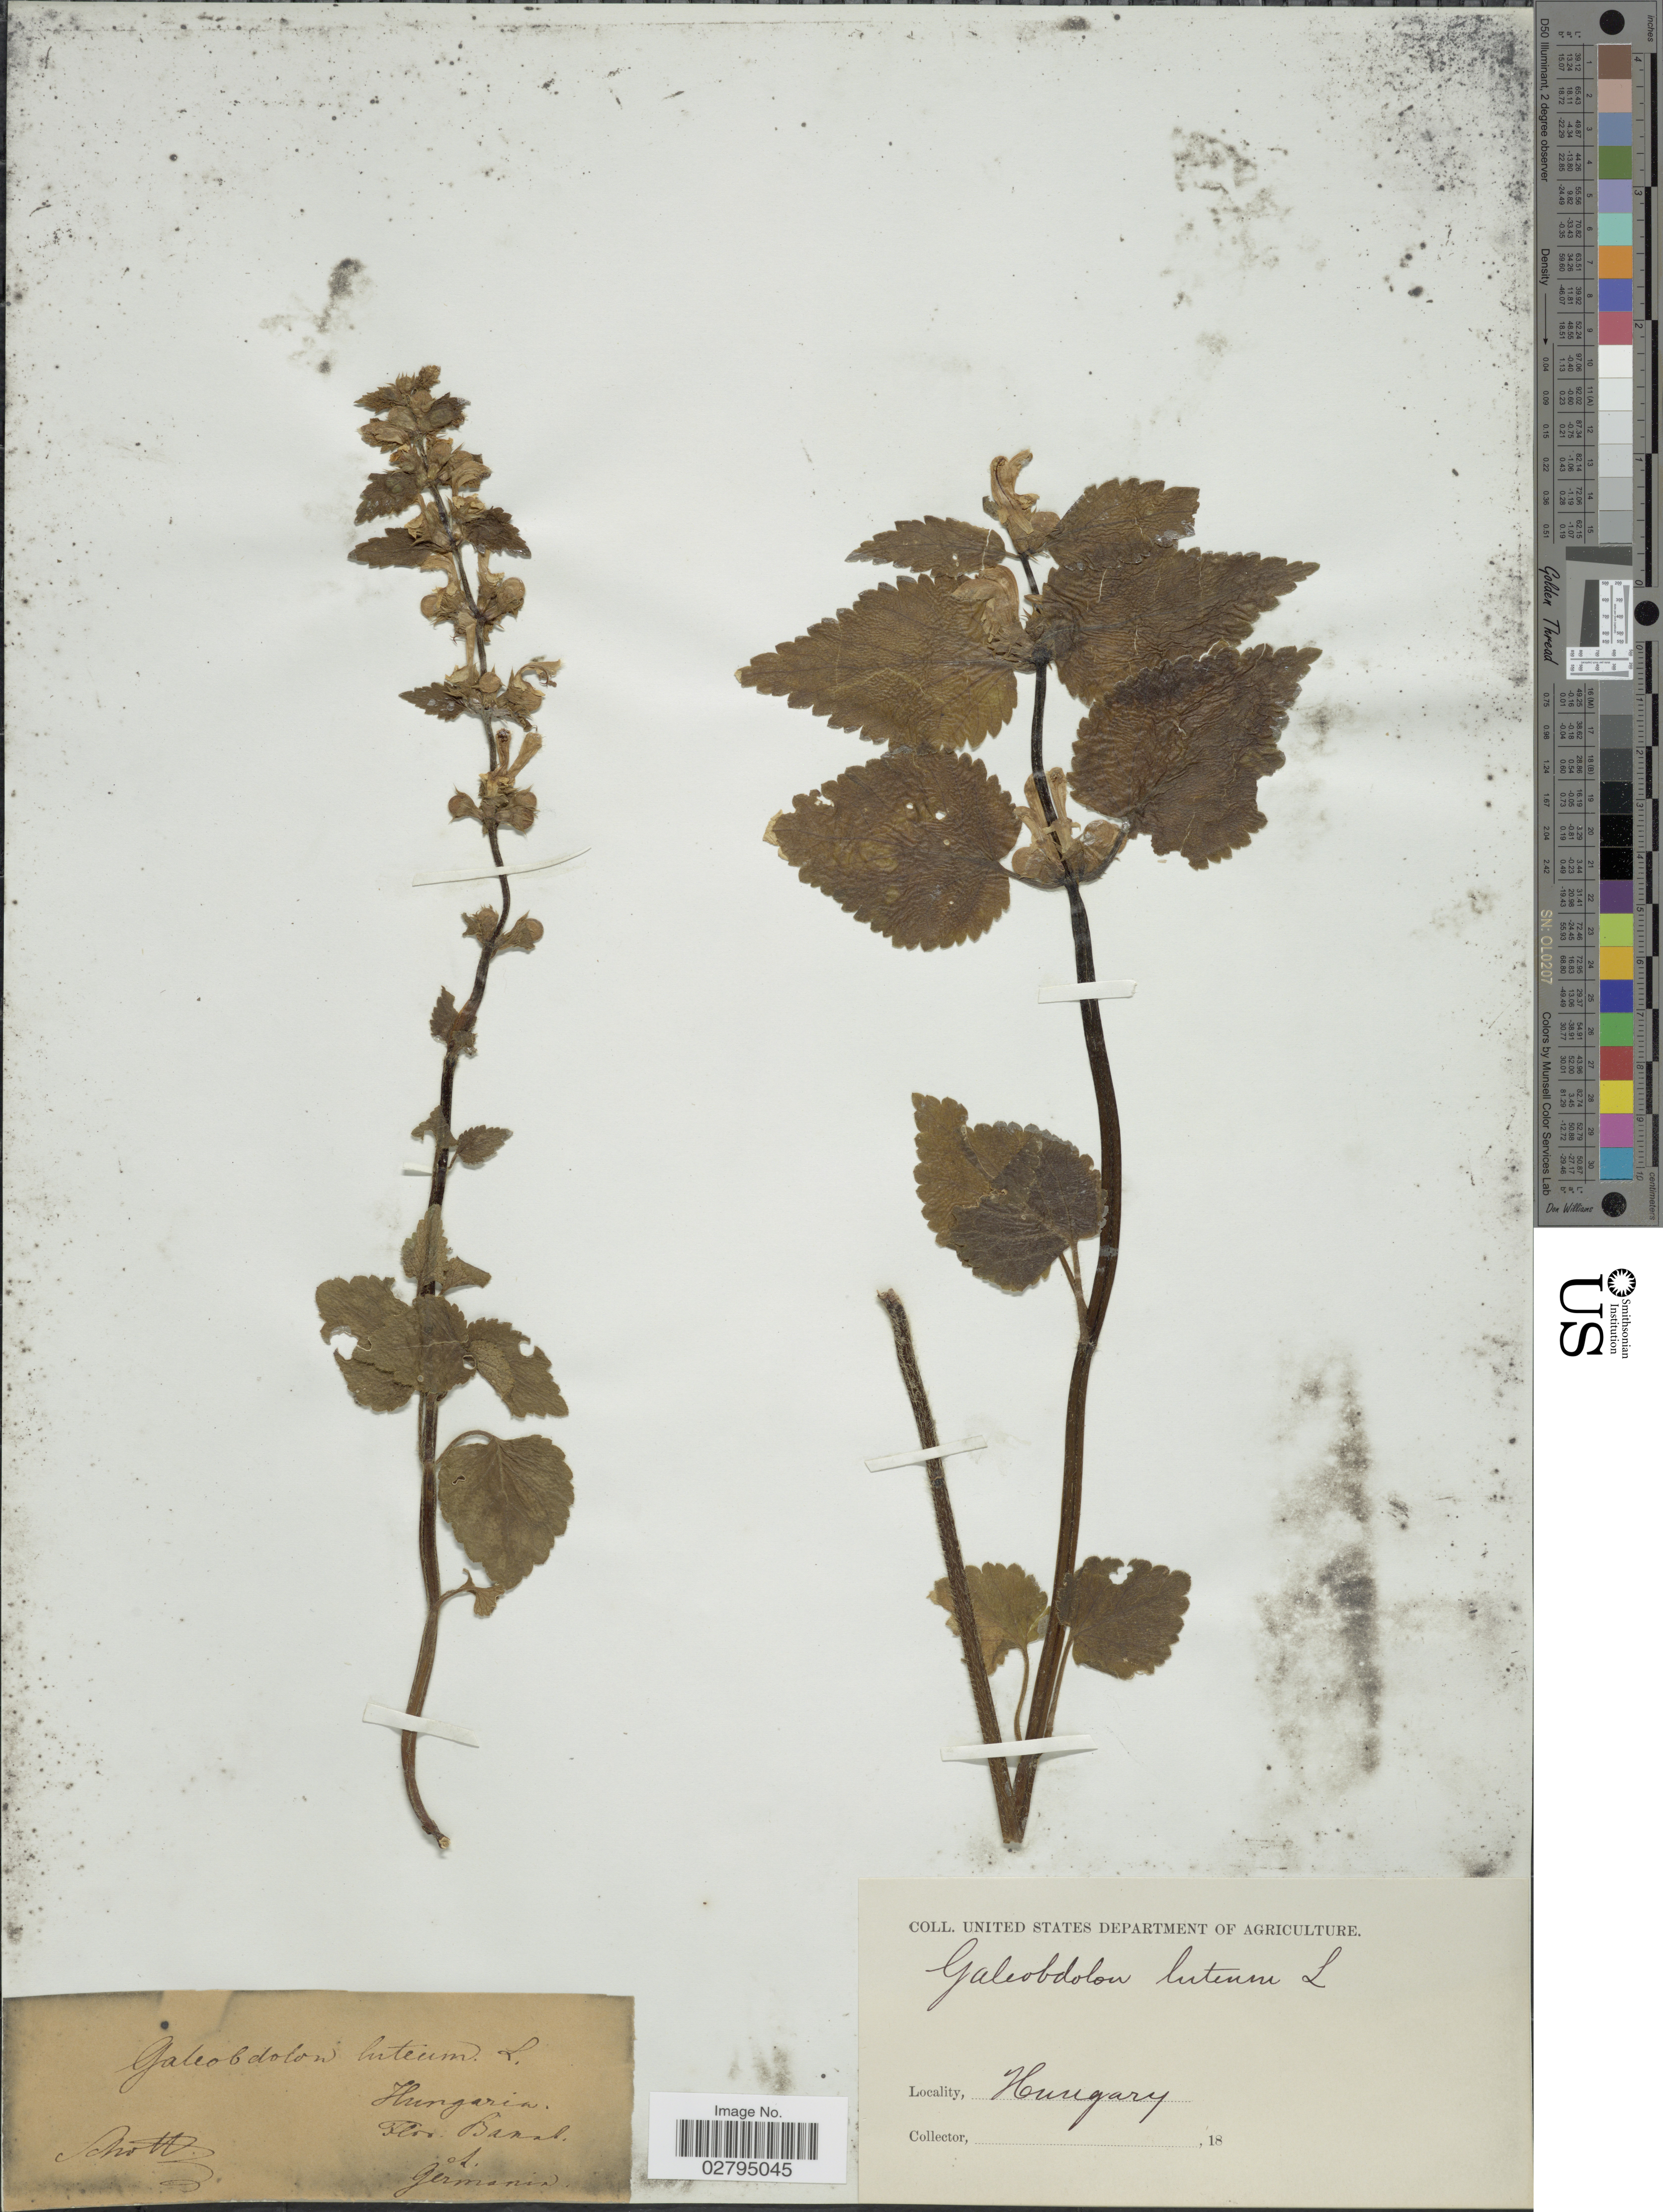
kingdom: Plantae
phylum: Tracheophyta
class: Magnoliopsida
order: Lamiales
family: Lamiaceae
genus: Lamium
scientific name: Lamium galeobdolon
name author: (L.) L.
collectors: Schott, --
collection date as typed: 18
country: Romania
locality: Banat